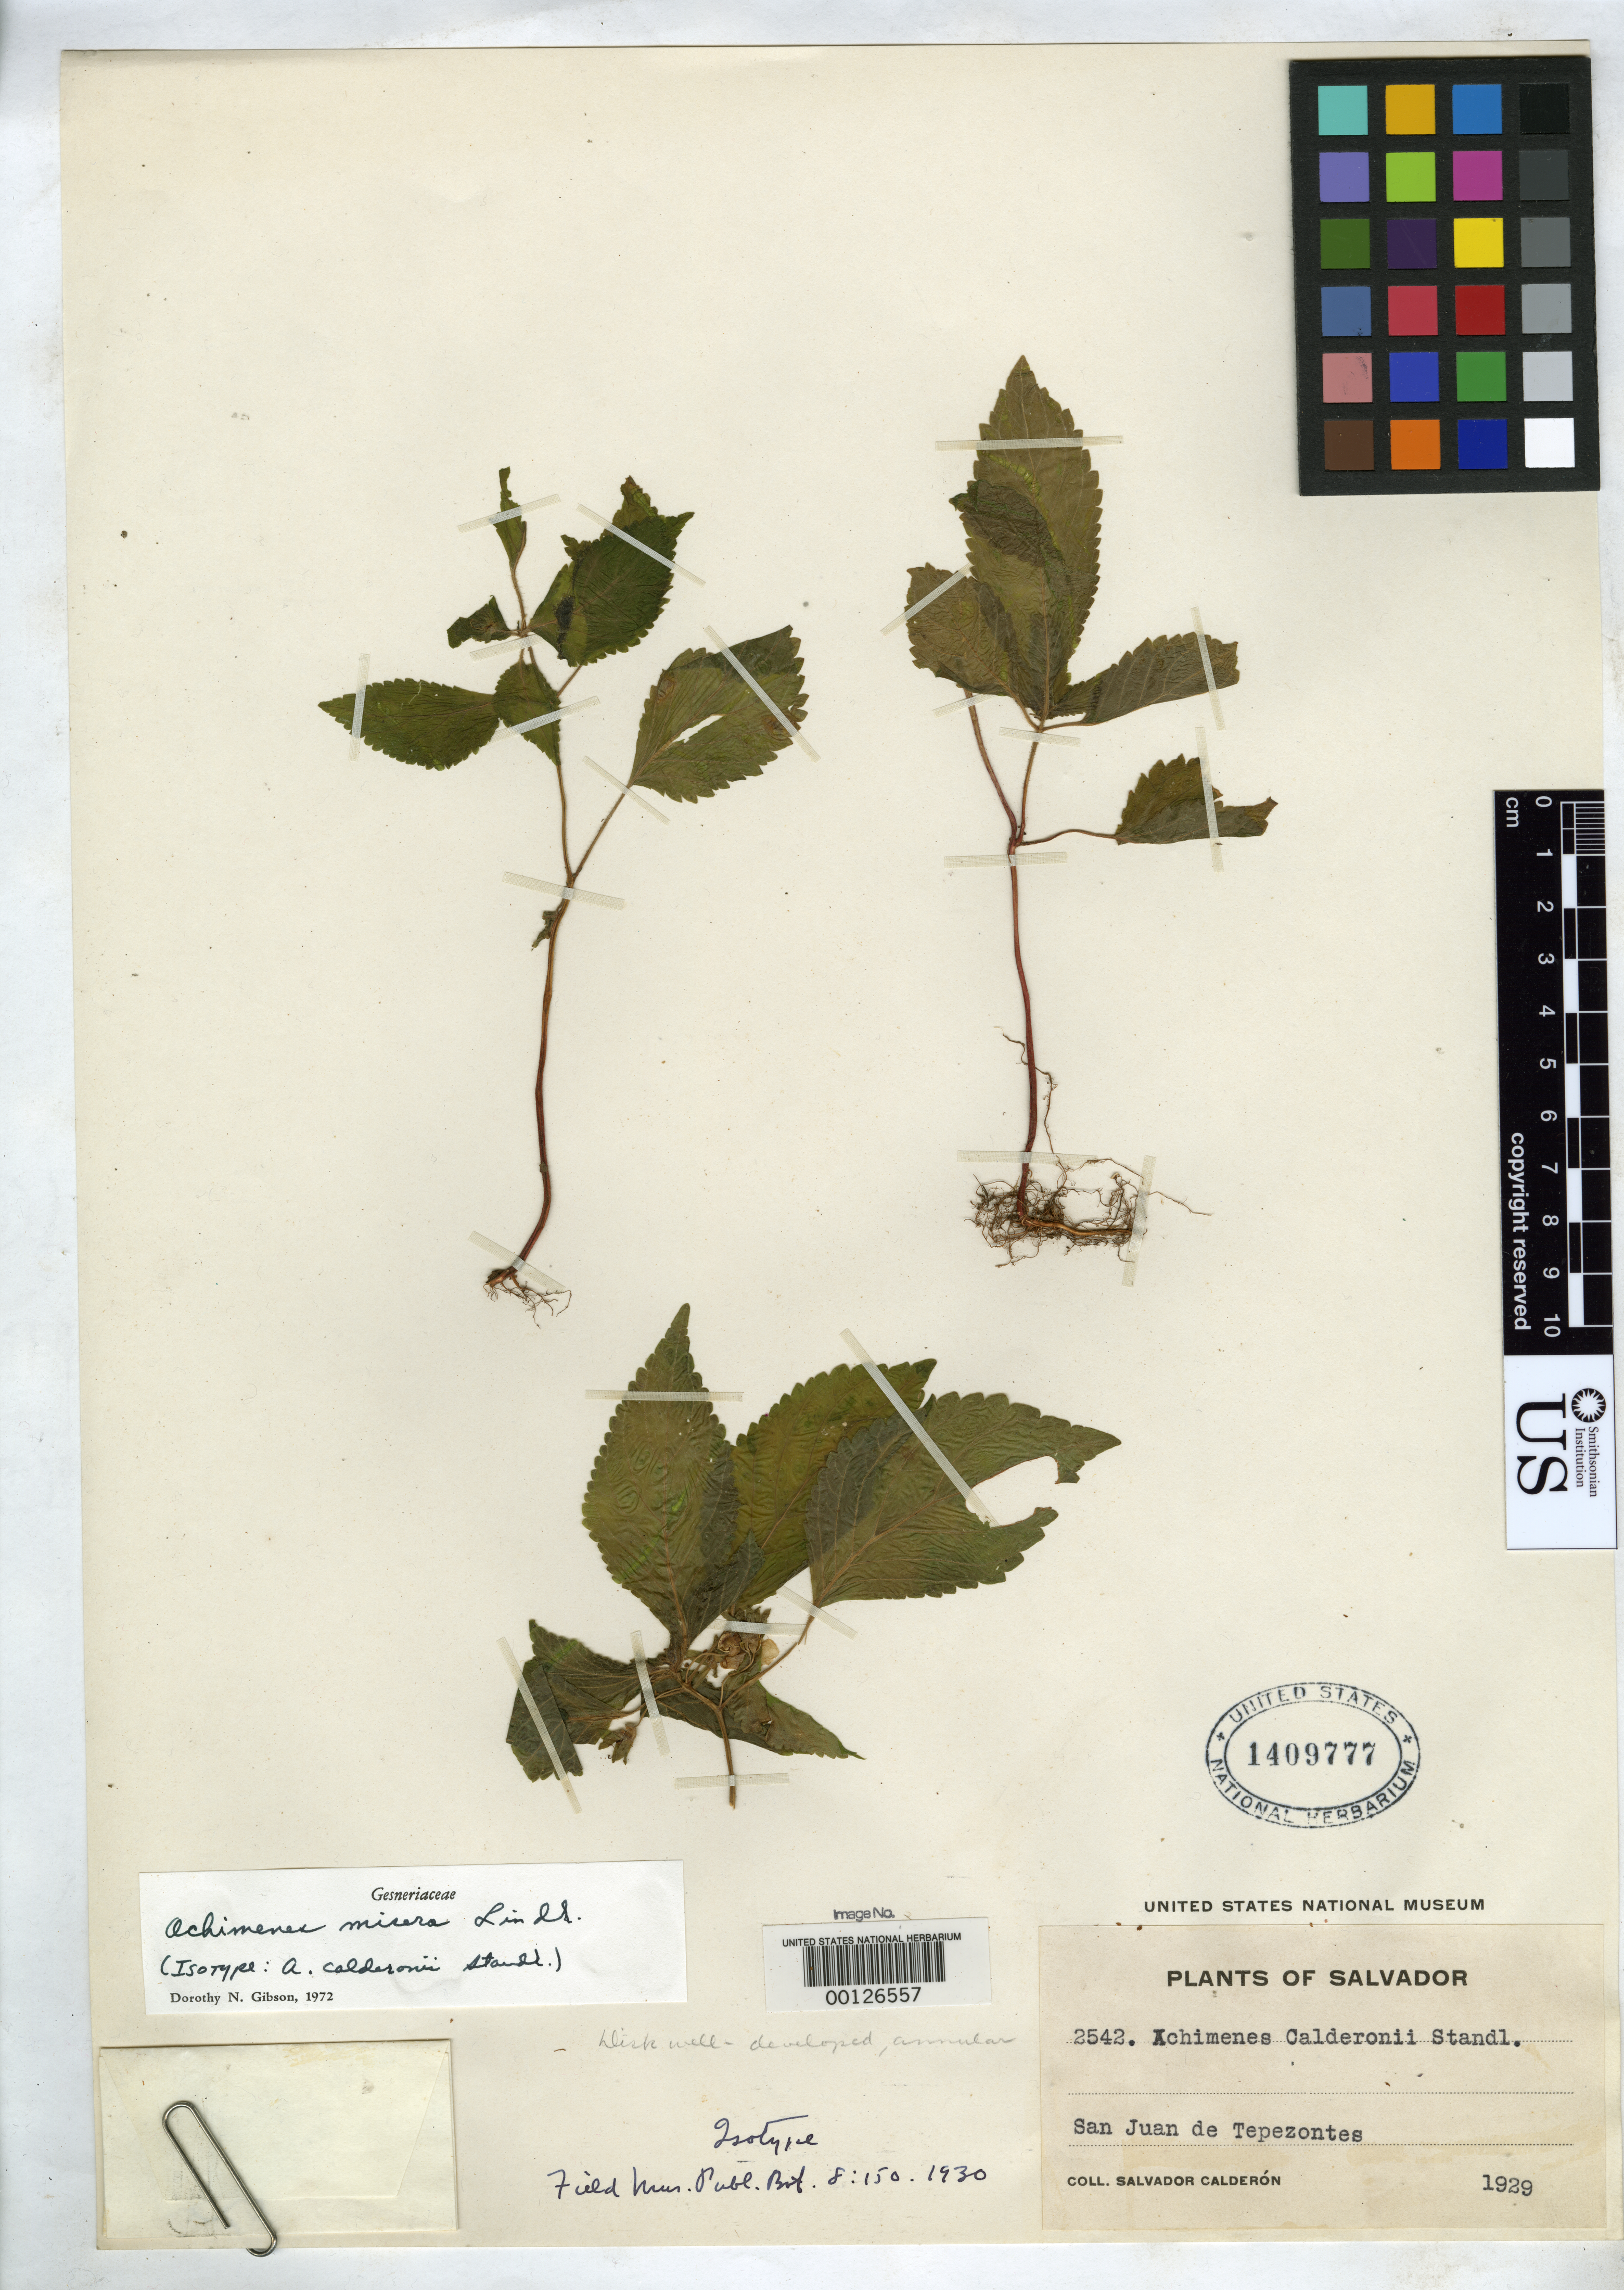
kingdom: Plantae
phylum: Tracheophyta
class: Magnoliopsida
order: Lamiales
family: Gesneriaceae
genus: Achimenes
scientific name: Achimenes calderonii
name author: Standl.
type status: Isotype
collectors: S. Calderón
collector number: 2542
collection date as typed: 1929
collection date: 1929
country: El Salvador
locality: San Juan de Tepezontes.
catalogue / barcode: US 1409777